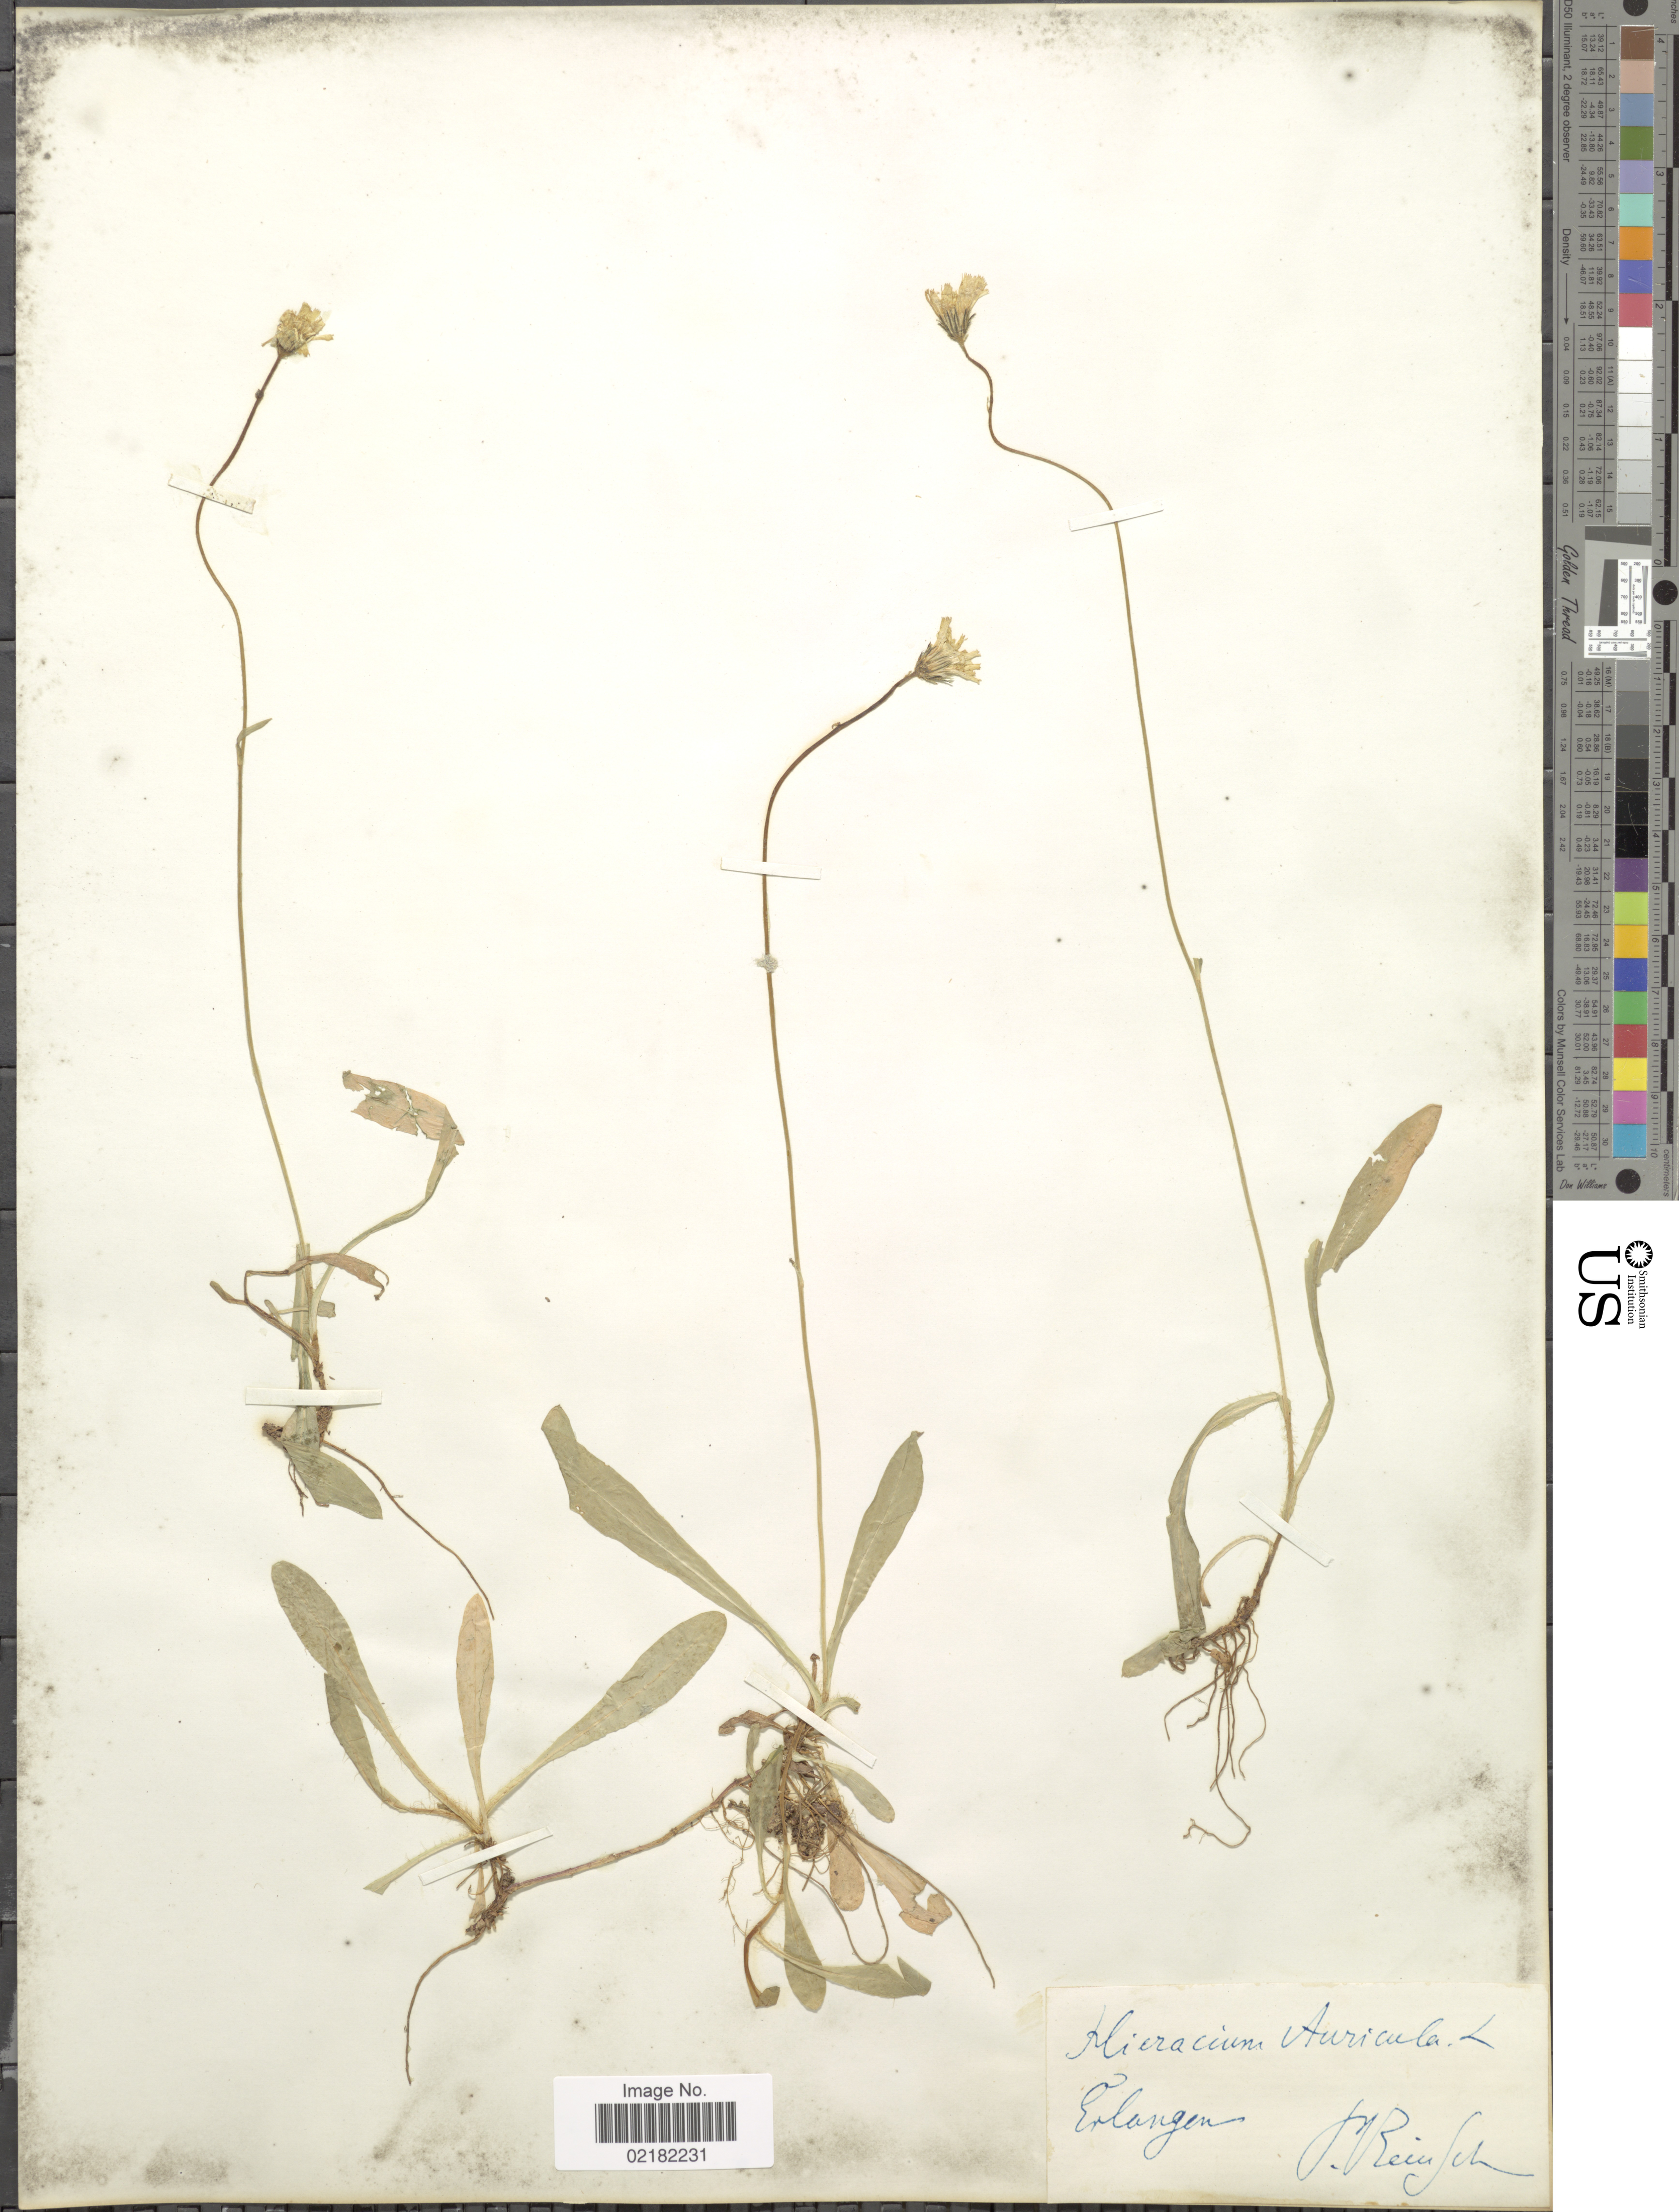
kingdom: Plantae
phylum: Tracheophyta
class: Magnoliopsida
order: Asterales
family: Asteraceae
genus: Pilosella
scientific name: Pilosella floribunda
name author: (Wimm. & Grab.) Fr. a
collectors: P. Reinsch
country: Germany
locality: Erlangen